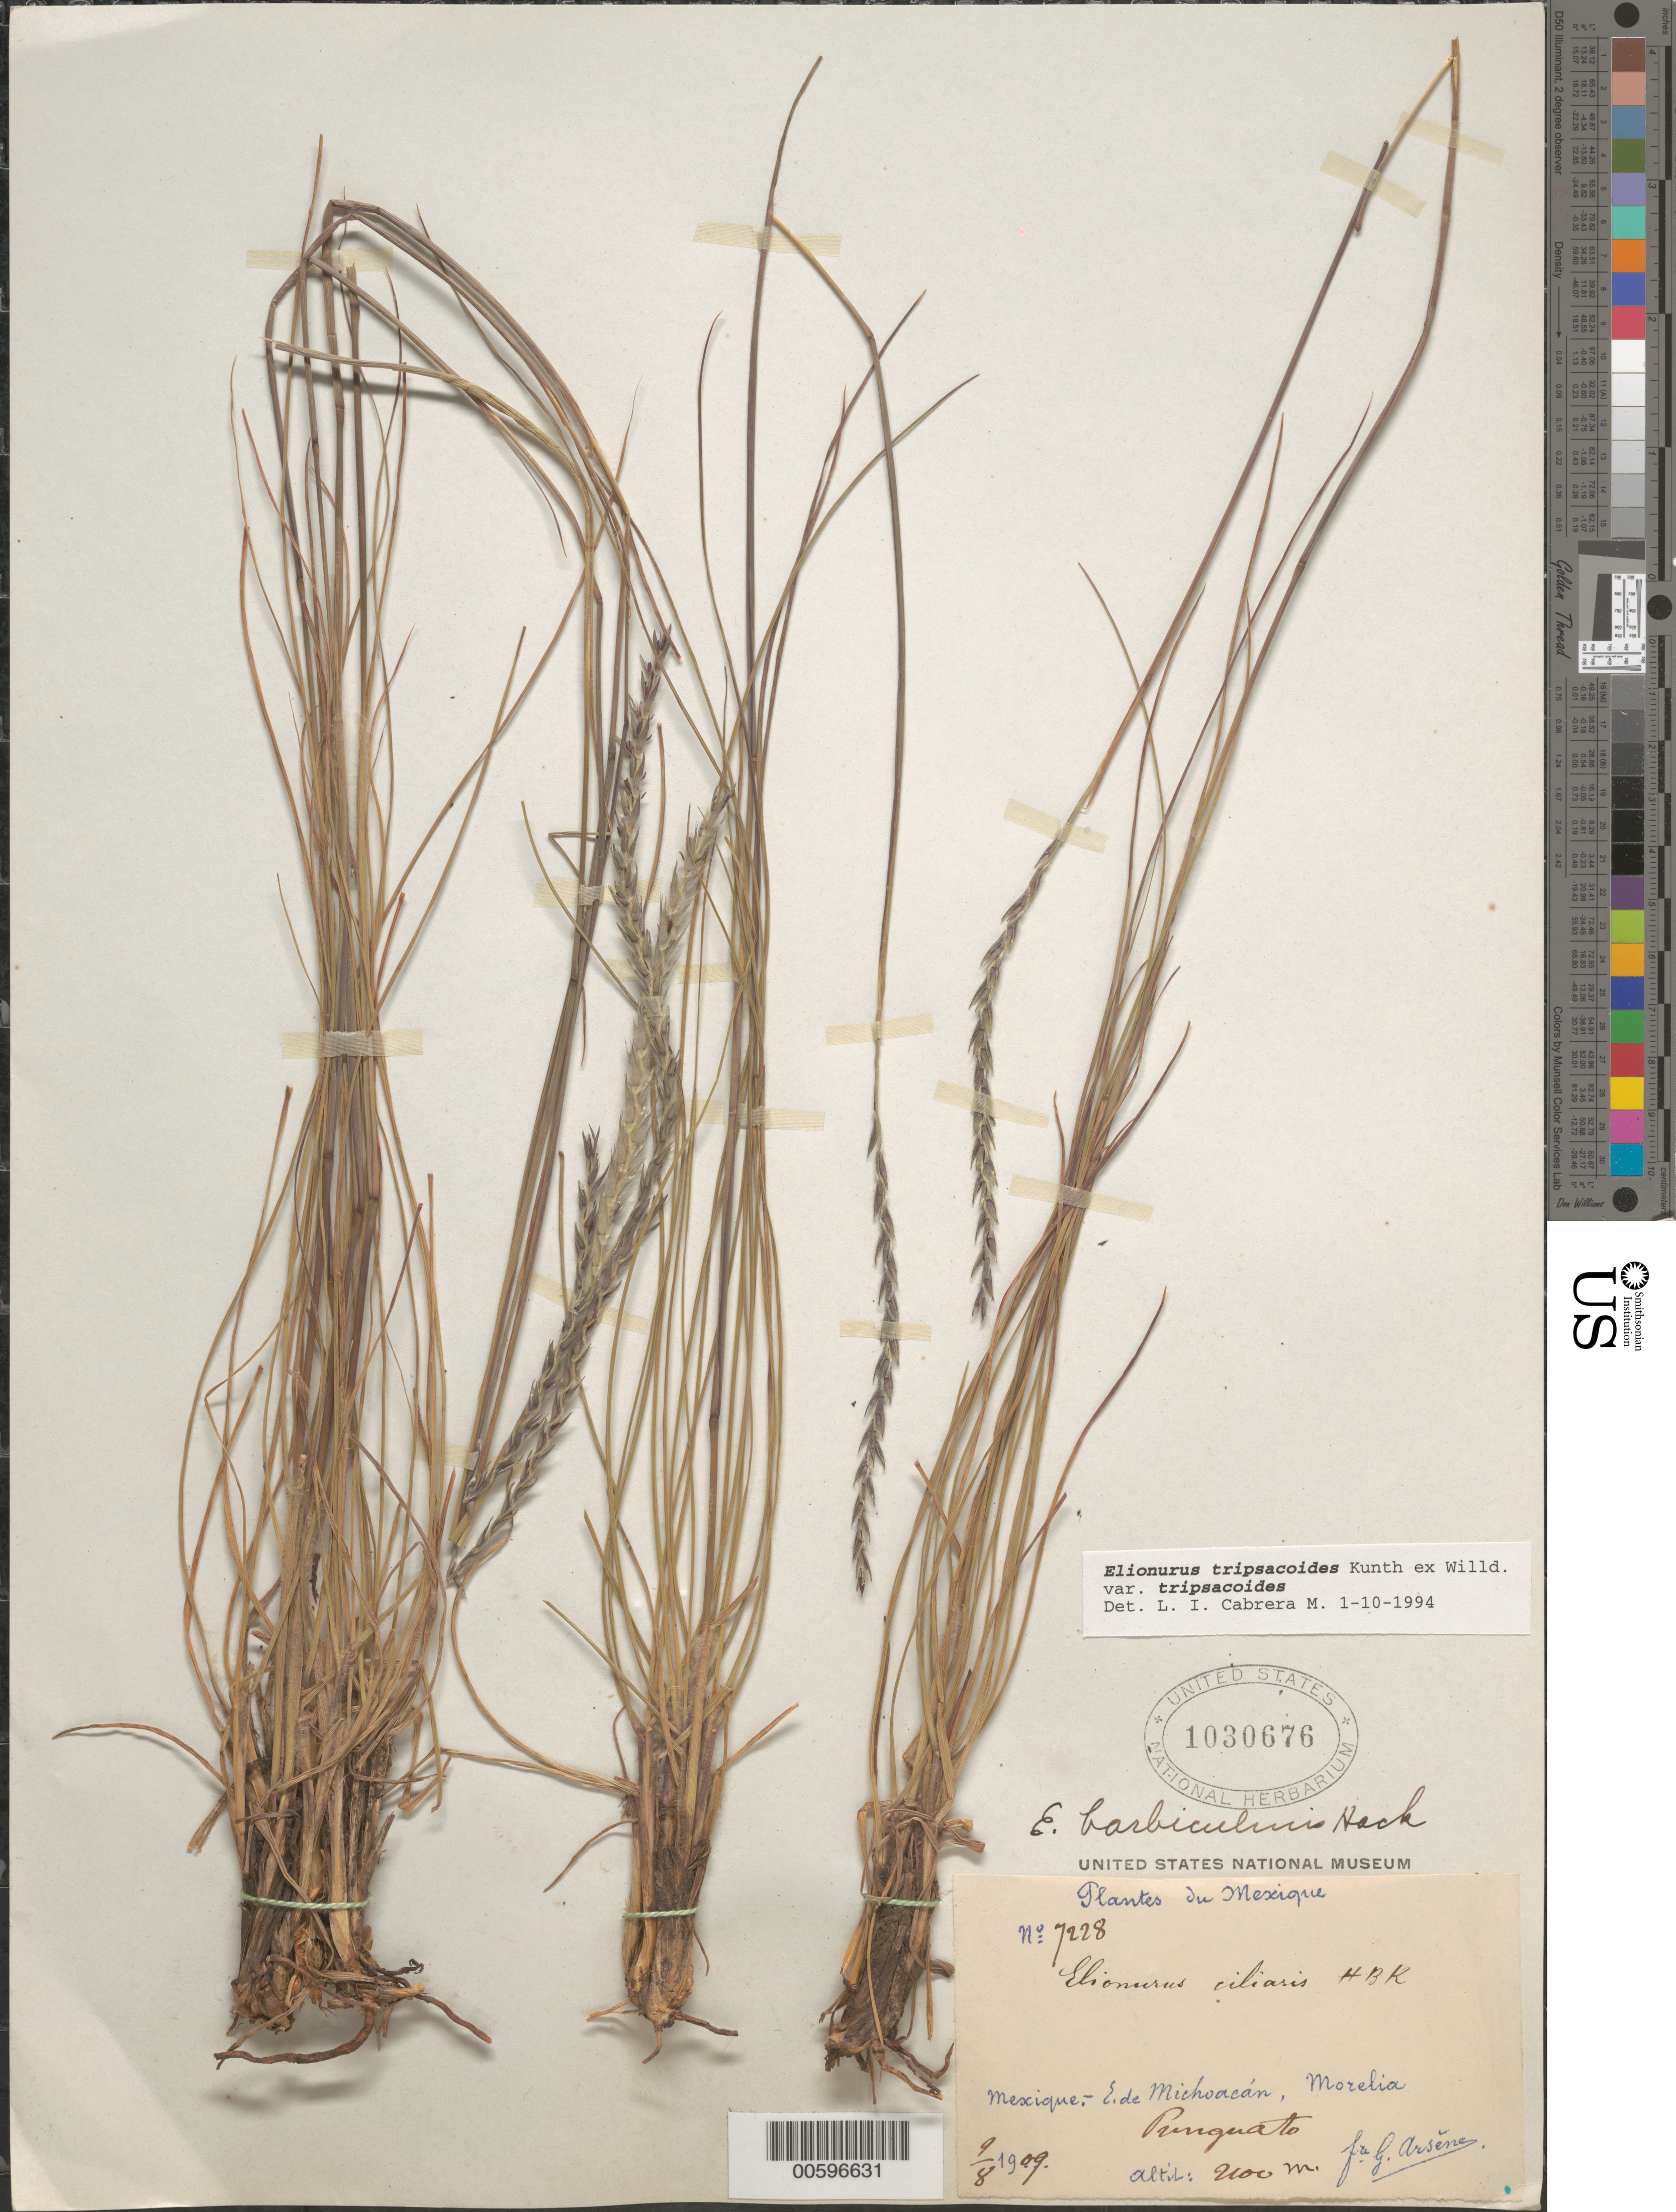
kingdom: Plantae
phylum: Tracheophyta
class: Liliopsida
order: Poales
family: Poaceae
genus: Elionurus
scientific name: Elionurus tripsacoides var. tripsacoides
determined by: Cabrera M., L. I.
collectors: Bro. G. Arsène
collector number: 7228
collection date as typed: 8 Sep 1909 or 9 Aug 1909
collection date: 1909-08-09 or 1909-09-08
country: Mexico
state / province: Michoacán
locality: Morelia, Punguato.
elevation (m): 2100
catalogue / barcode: US 1030676